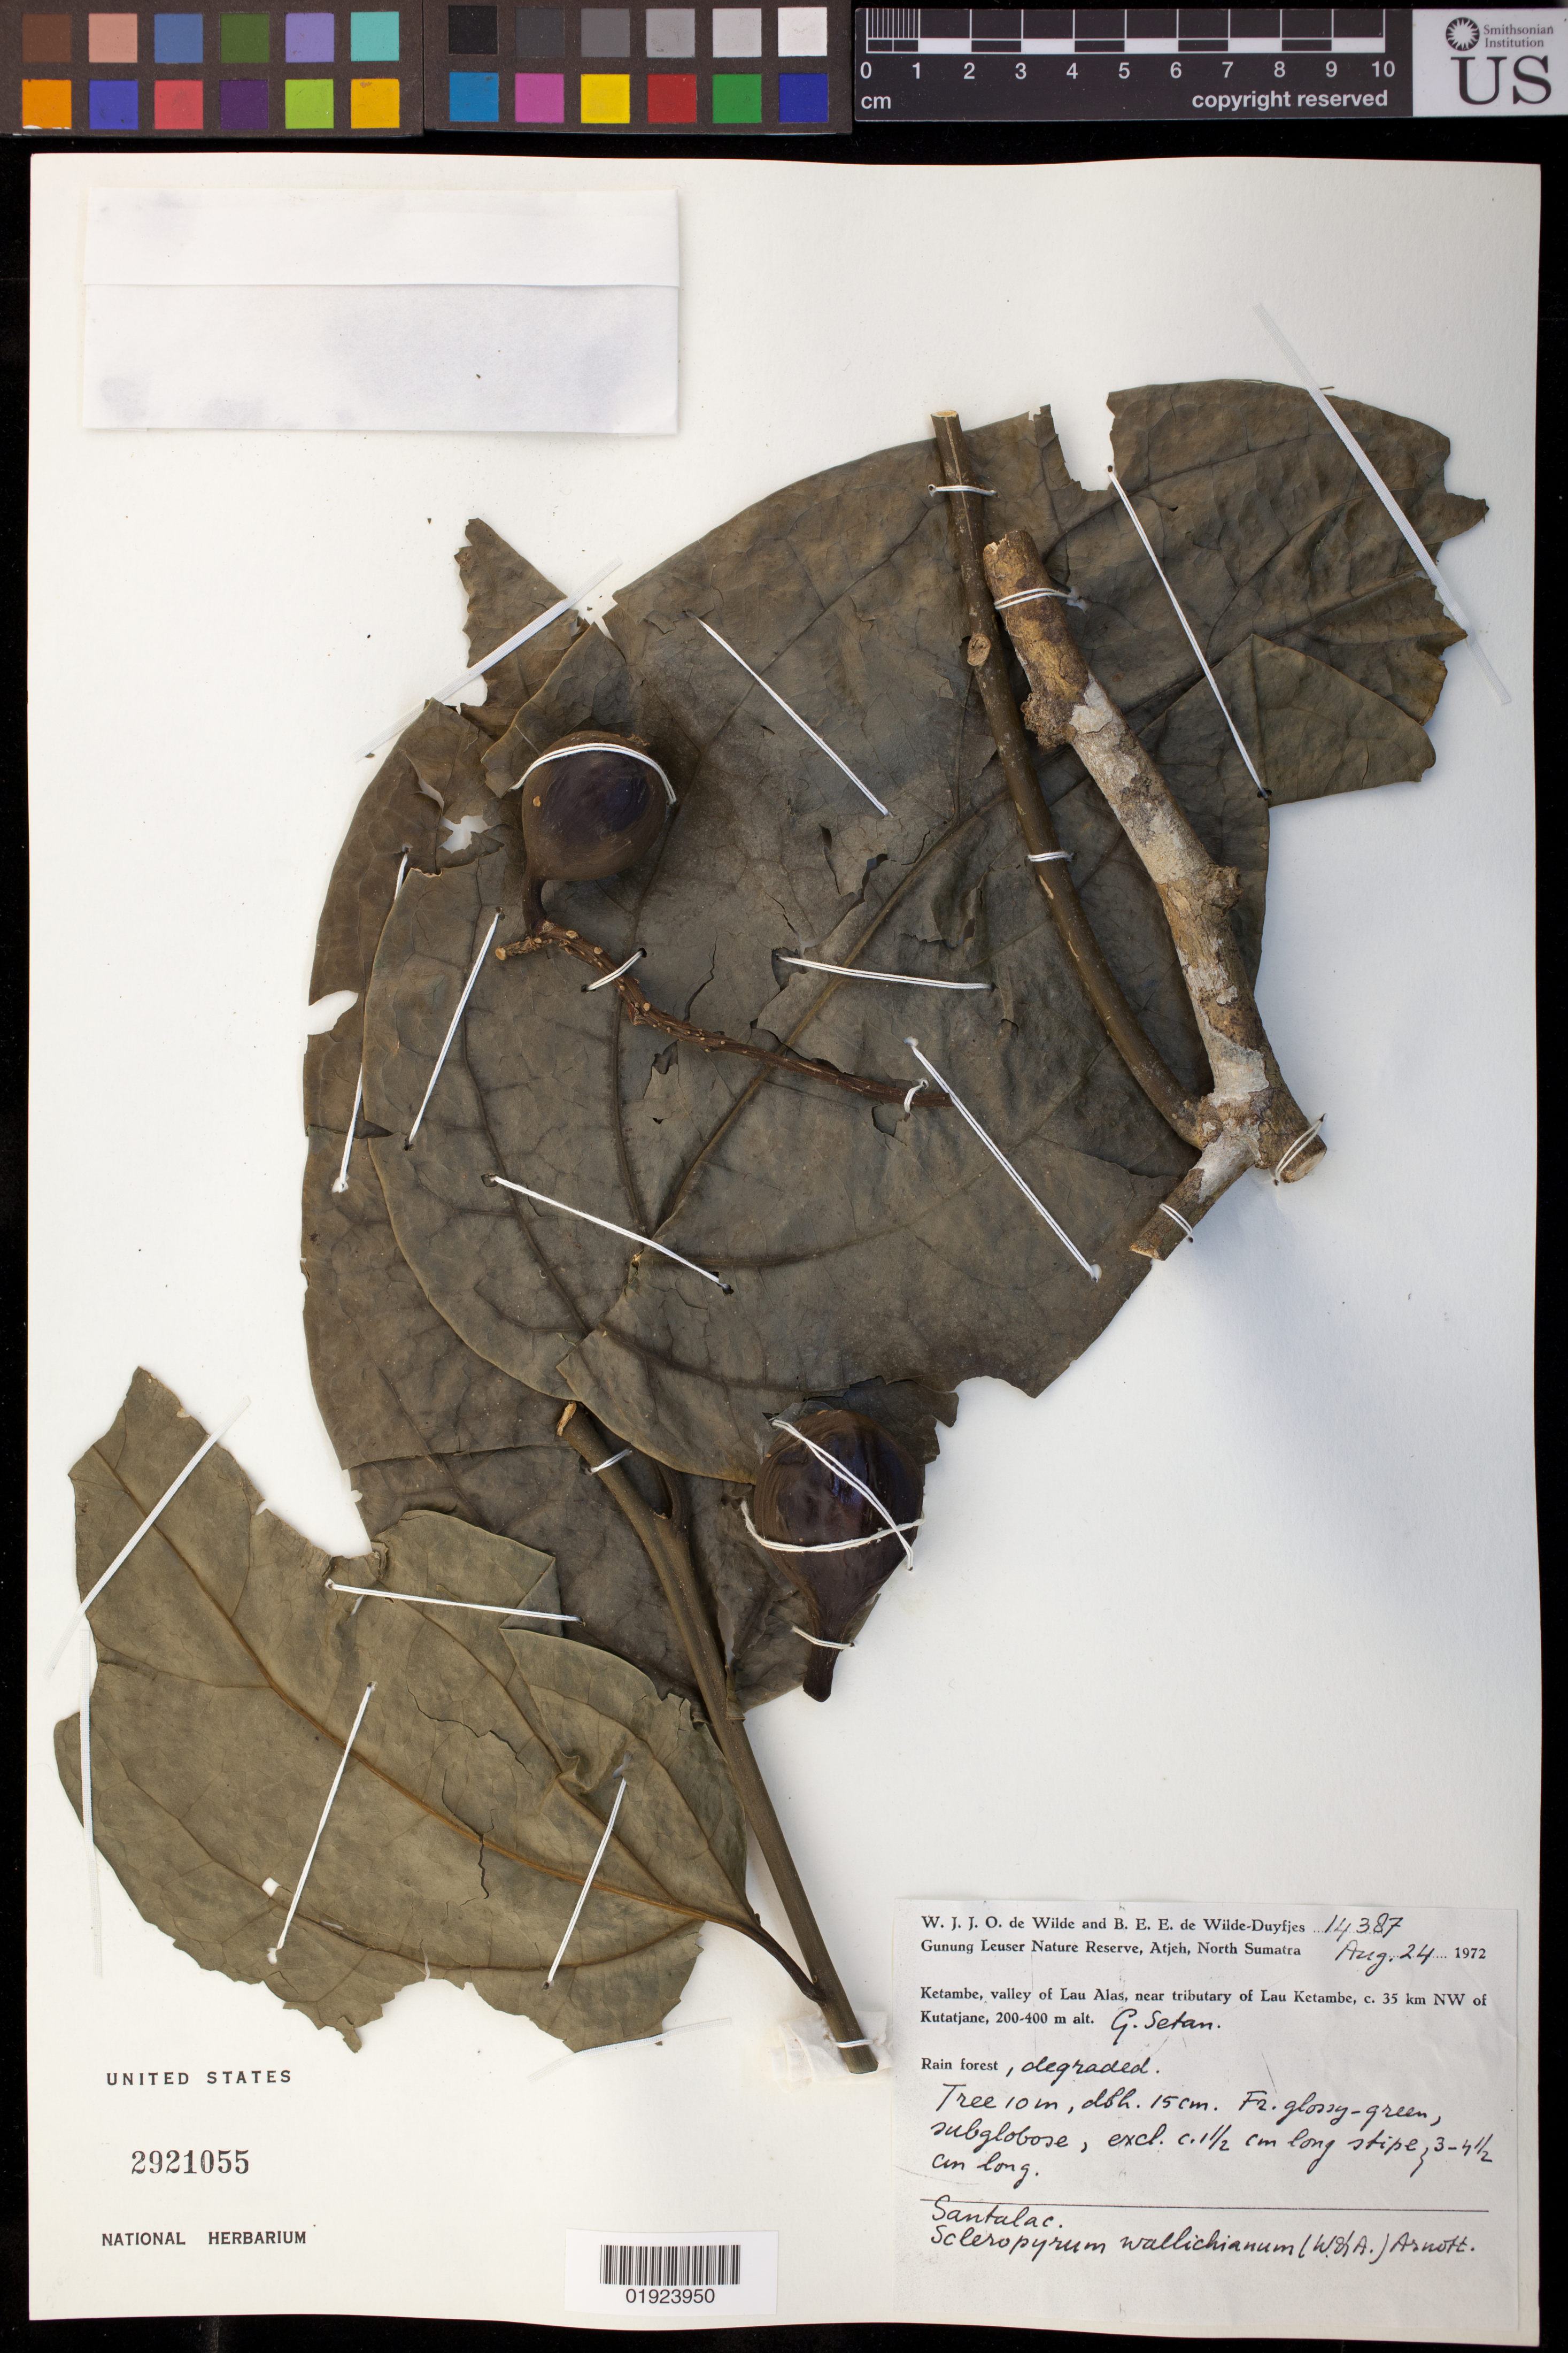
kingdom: Plantae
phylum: Tracheophyta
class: Magnoliopsida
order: Santalales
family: Cervantesiaceae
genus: Scleropyrum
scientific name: Scleropyrum wallichianum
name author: (Wight & Arn.) Arn.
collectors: W. J. de Wilde & B. E. de Wilde-Duyfjes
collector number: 14387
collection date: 1972-08-24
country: Indonesia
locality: Gunung Leuser Nature Reserve, [Kecamatan] Ketambe, valley of Lau Alas [Lae Alas], near tributary of Lau Ketambe [Law Ketambe], c. 35 km NW of Kutatjane [Kutacane]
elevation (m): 200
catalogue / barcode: US 2921055